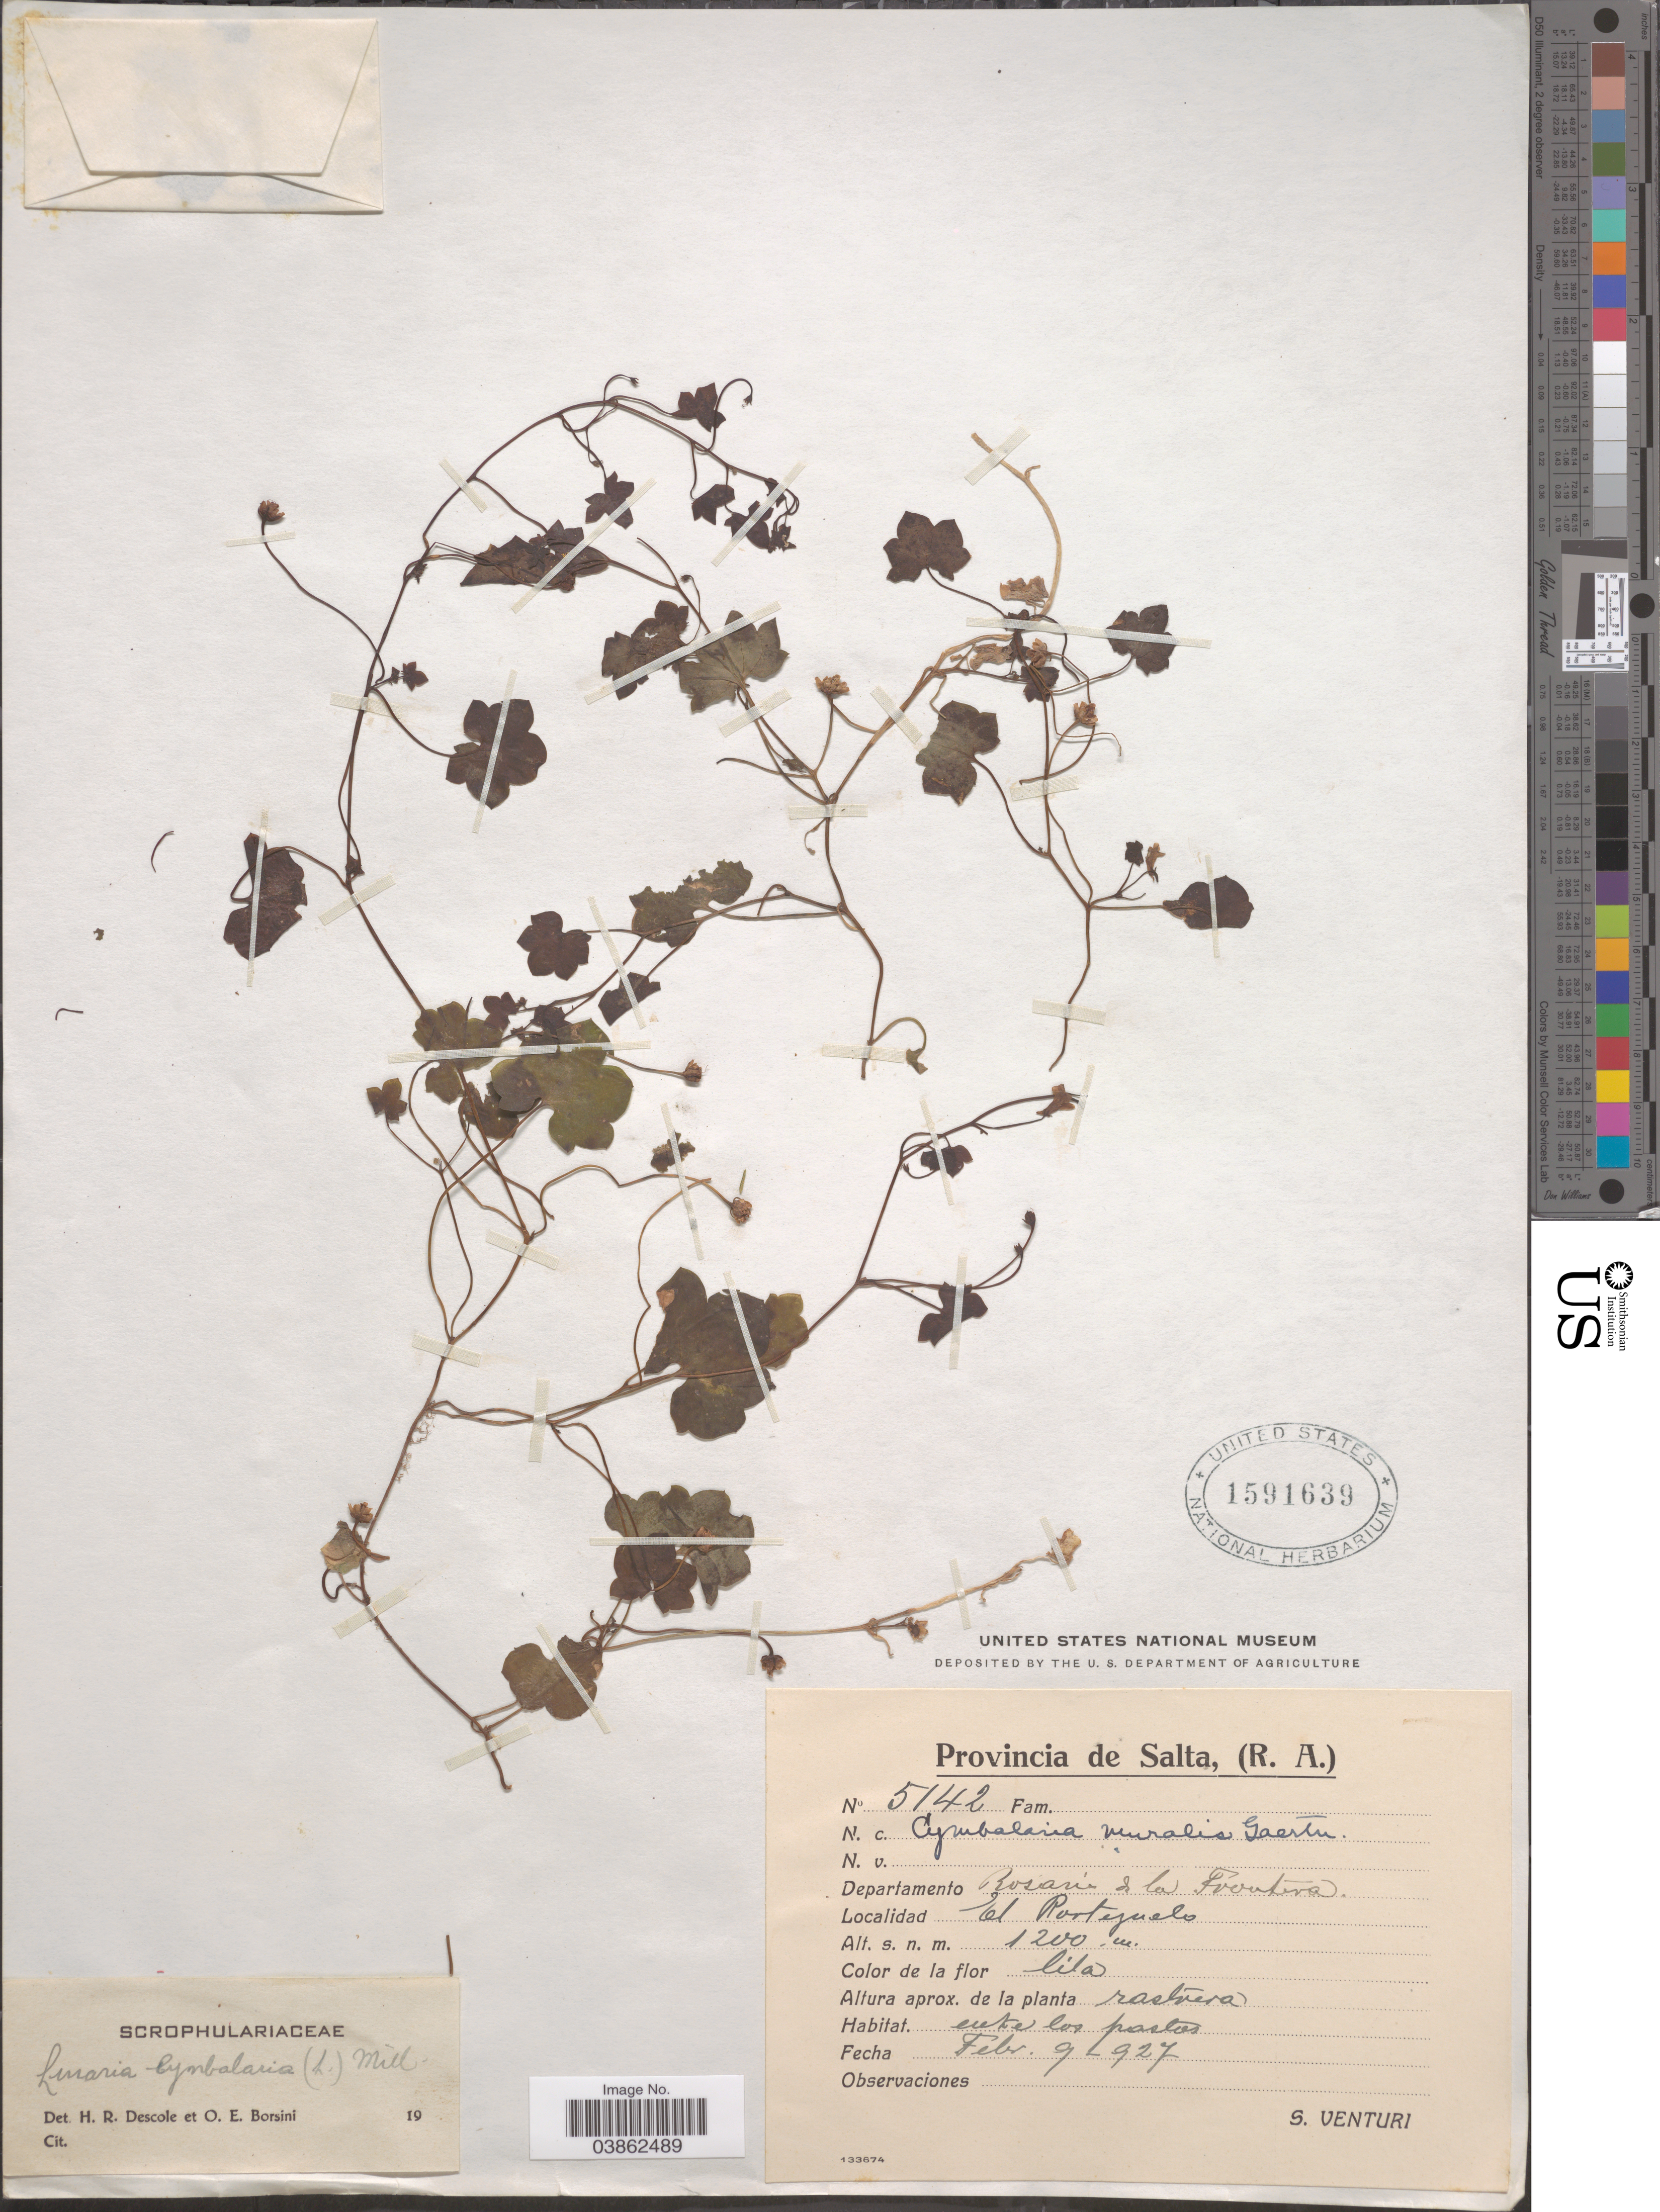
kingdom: Plantae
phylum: Tracheophyta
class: Magnoliopsida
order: Lamiales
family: Plantaginaceae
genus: Cymbalaria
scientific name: Cymbalaria muralis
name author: Gaertn. et al.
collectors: S. Venturi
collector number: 5142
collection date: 1927-02-09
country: Argentina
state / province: Salta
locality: Departamento Rosario de la Frontira. El Portezuelo.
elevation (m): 1200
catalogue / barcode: US 1591639